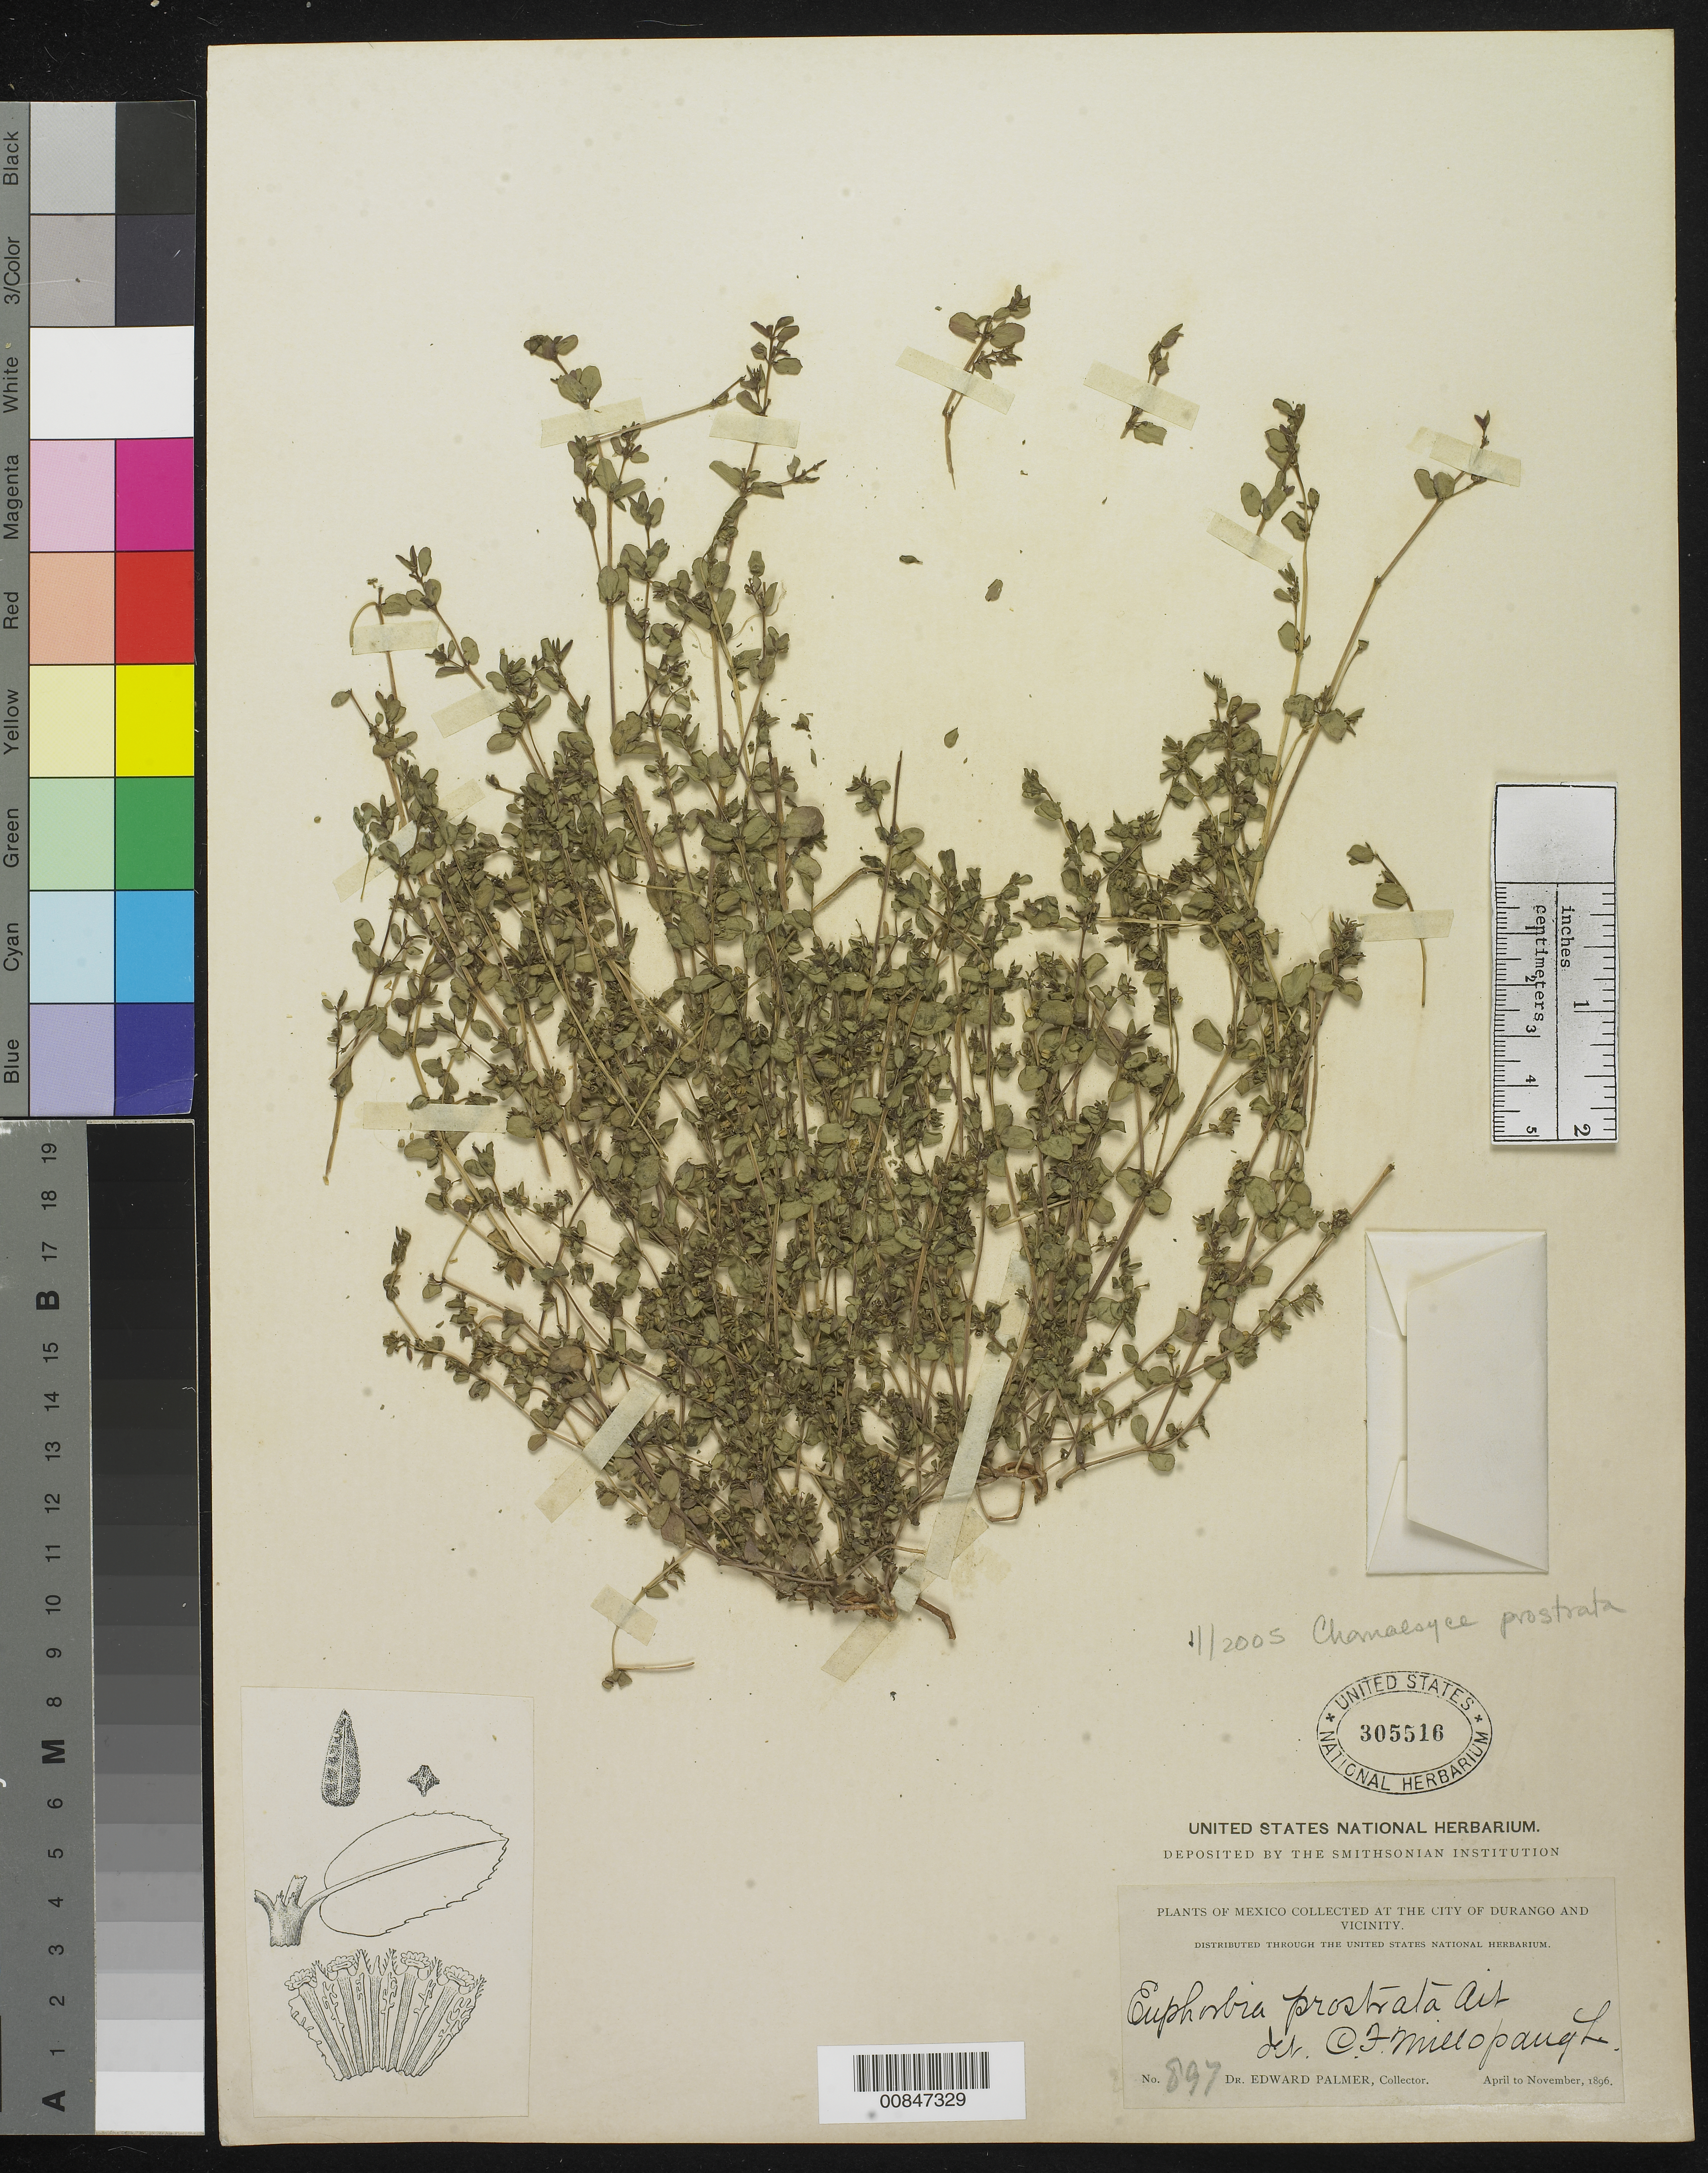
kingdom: Plantae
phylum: Tracheophyta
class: Magnoliopsida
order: Malpighiales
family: Euphorbiaceae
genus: Euphorbia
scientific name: Euphorbia prostrata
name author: Aiton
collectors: E. Palmer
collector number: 897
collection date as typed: Apr 1896 to -- Nov 1896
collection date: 1896-04/1896-11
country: Mexico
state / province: Durango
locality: City of Durango and vicinity.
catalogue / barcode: US 305516